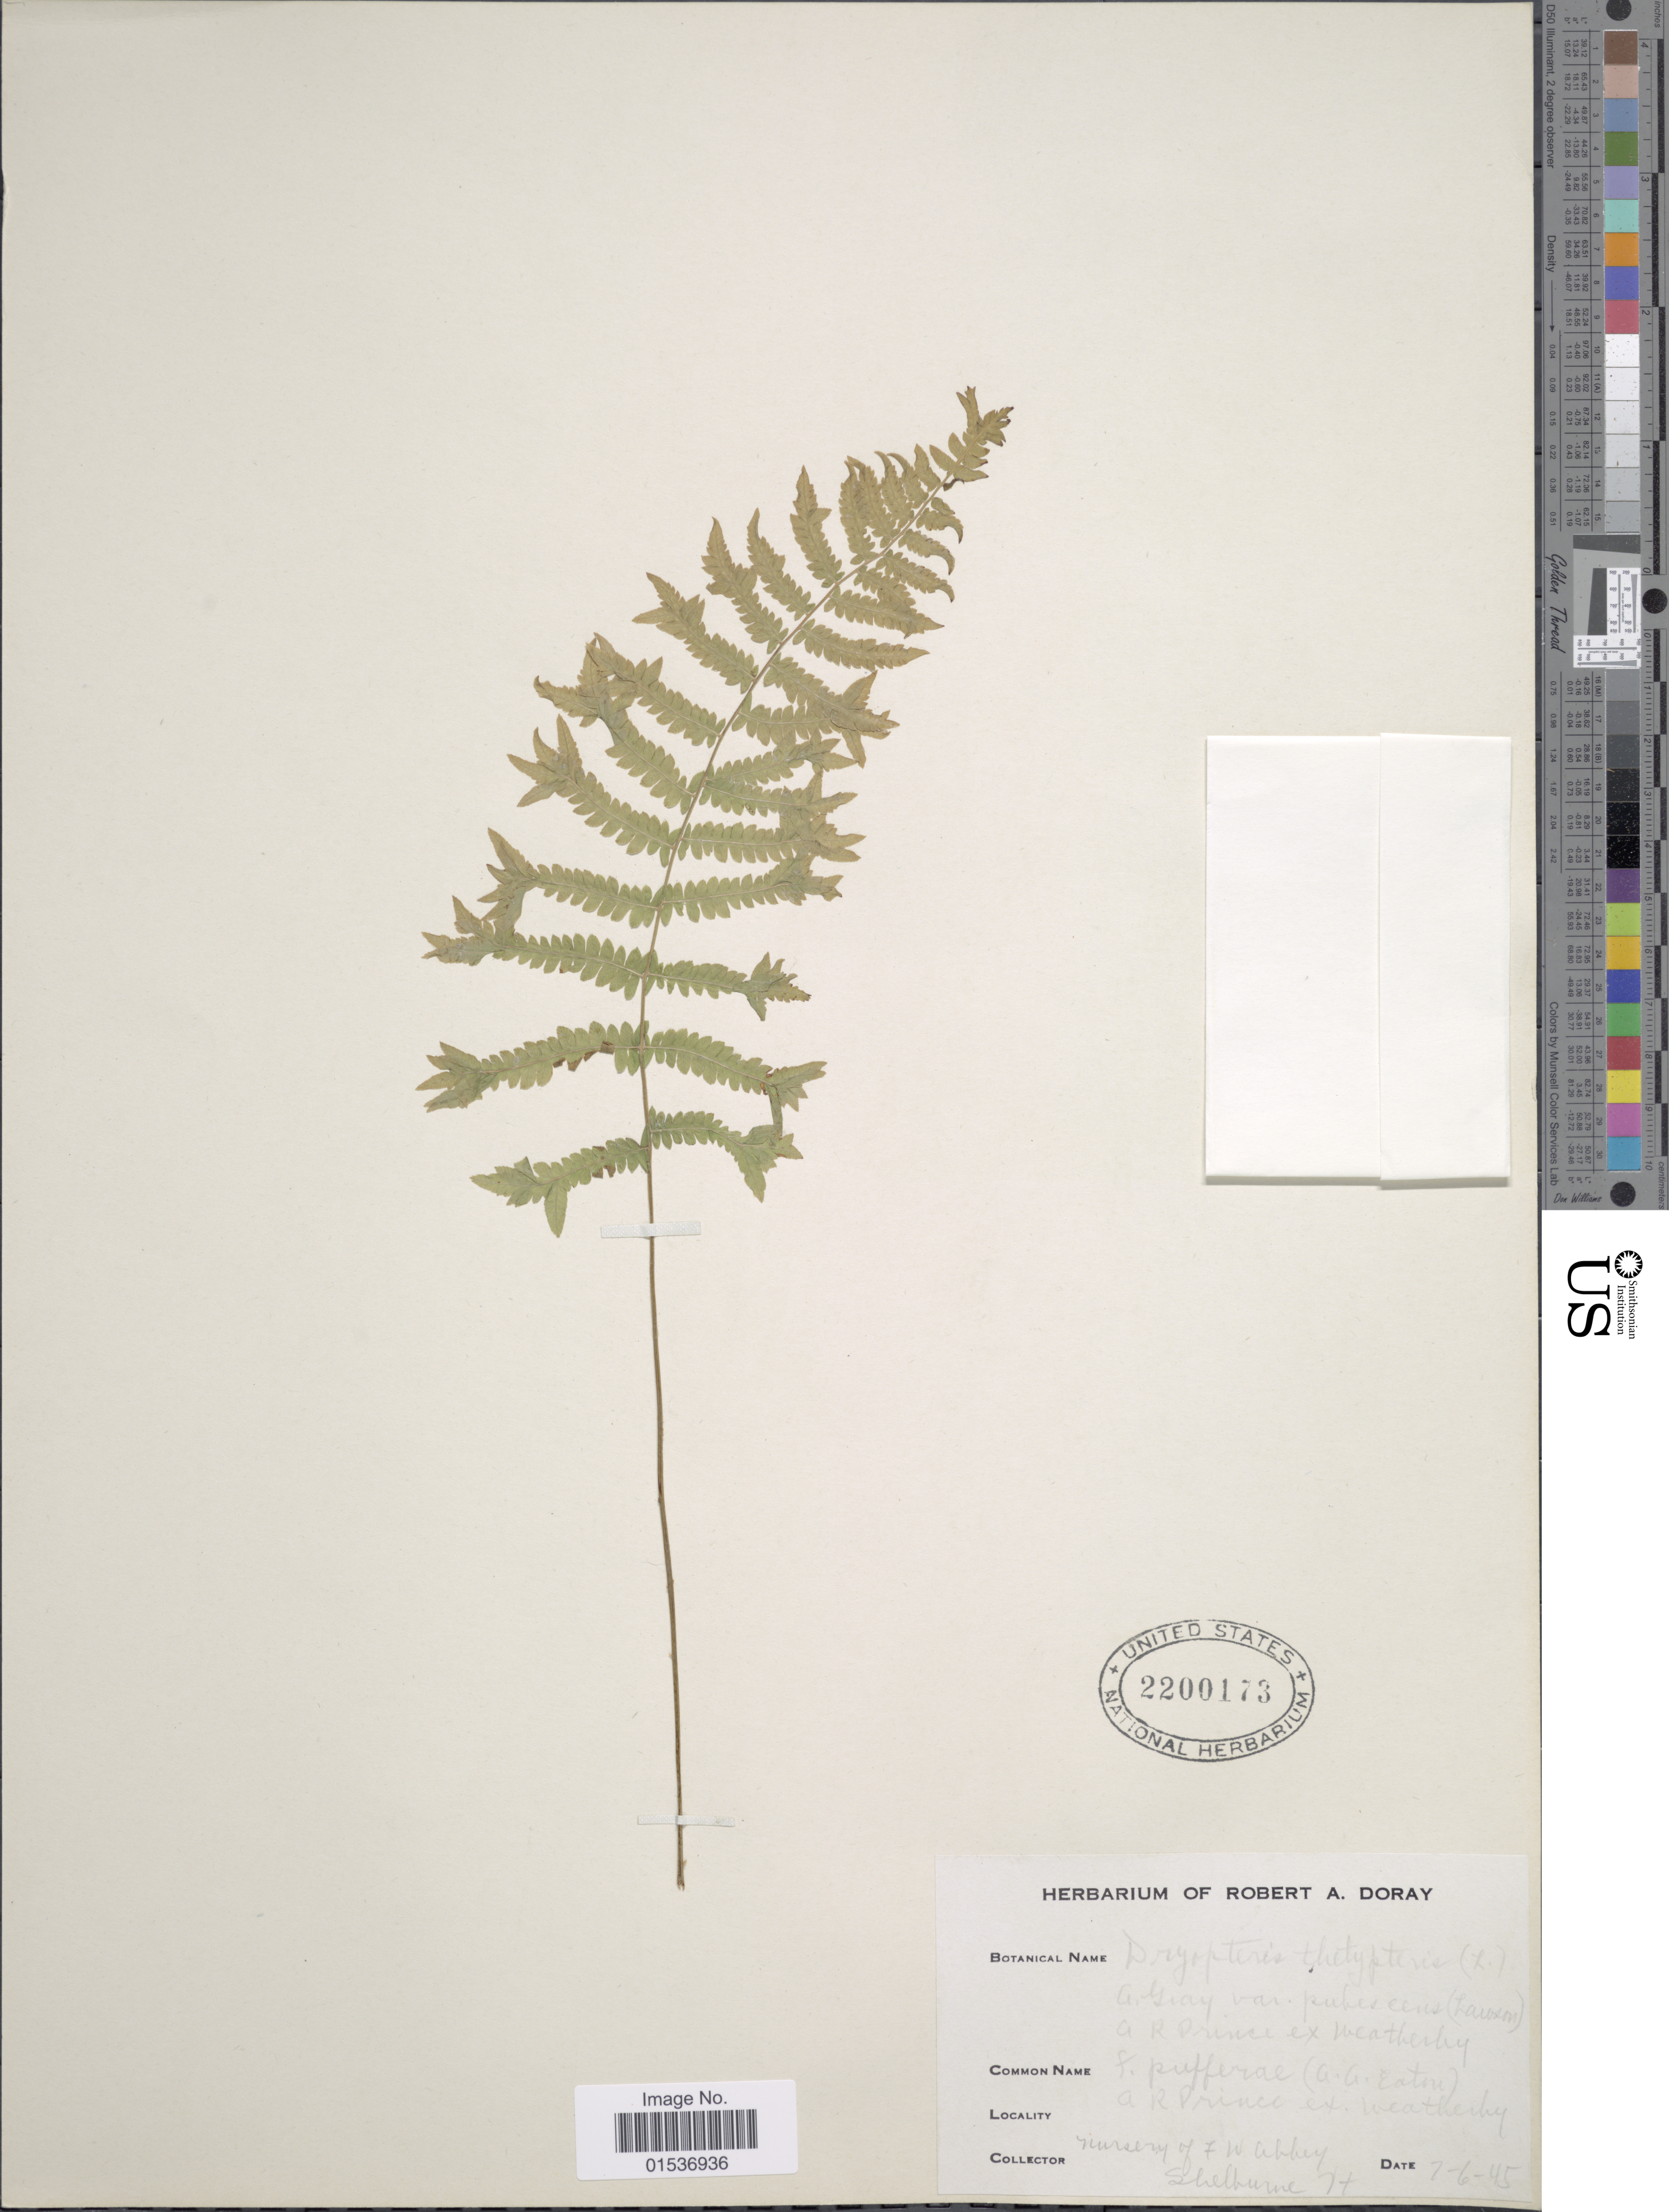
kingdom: Plantae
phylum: Tracheophyta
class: Polypodiopsida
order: Polypodiales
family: Thelypteridaceae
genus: Thelypteris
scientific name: Thelypteris palustris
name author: (Salisb.) Schott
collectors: Shelbourne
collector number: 74*?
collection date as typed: Transcribed d/m/y: 7/6/45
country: United States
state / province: Vermont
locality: Nursery of F. W. Abbey.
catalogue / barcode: US 2200173